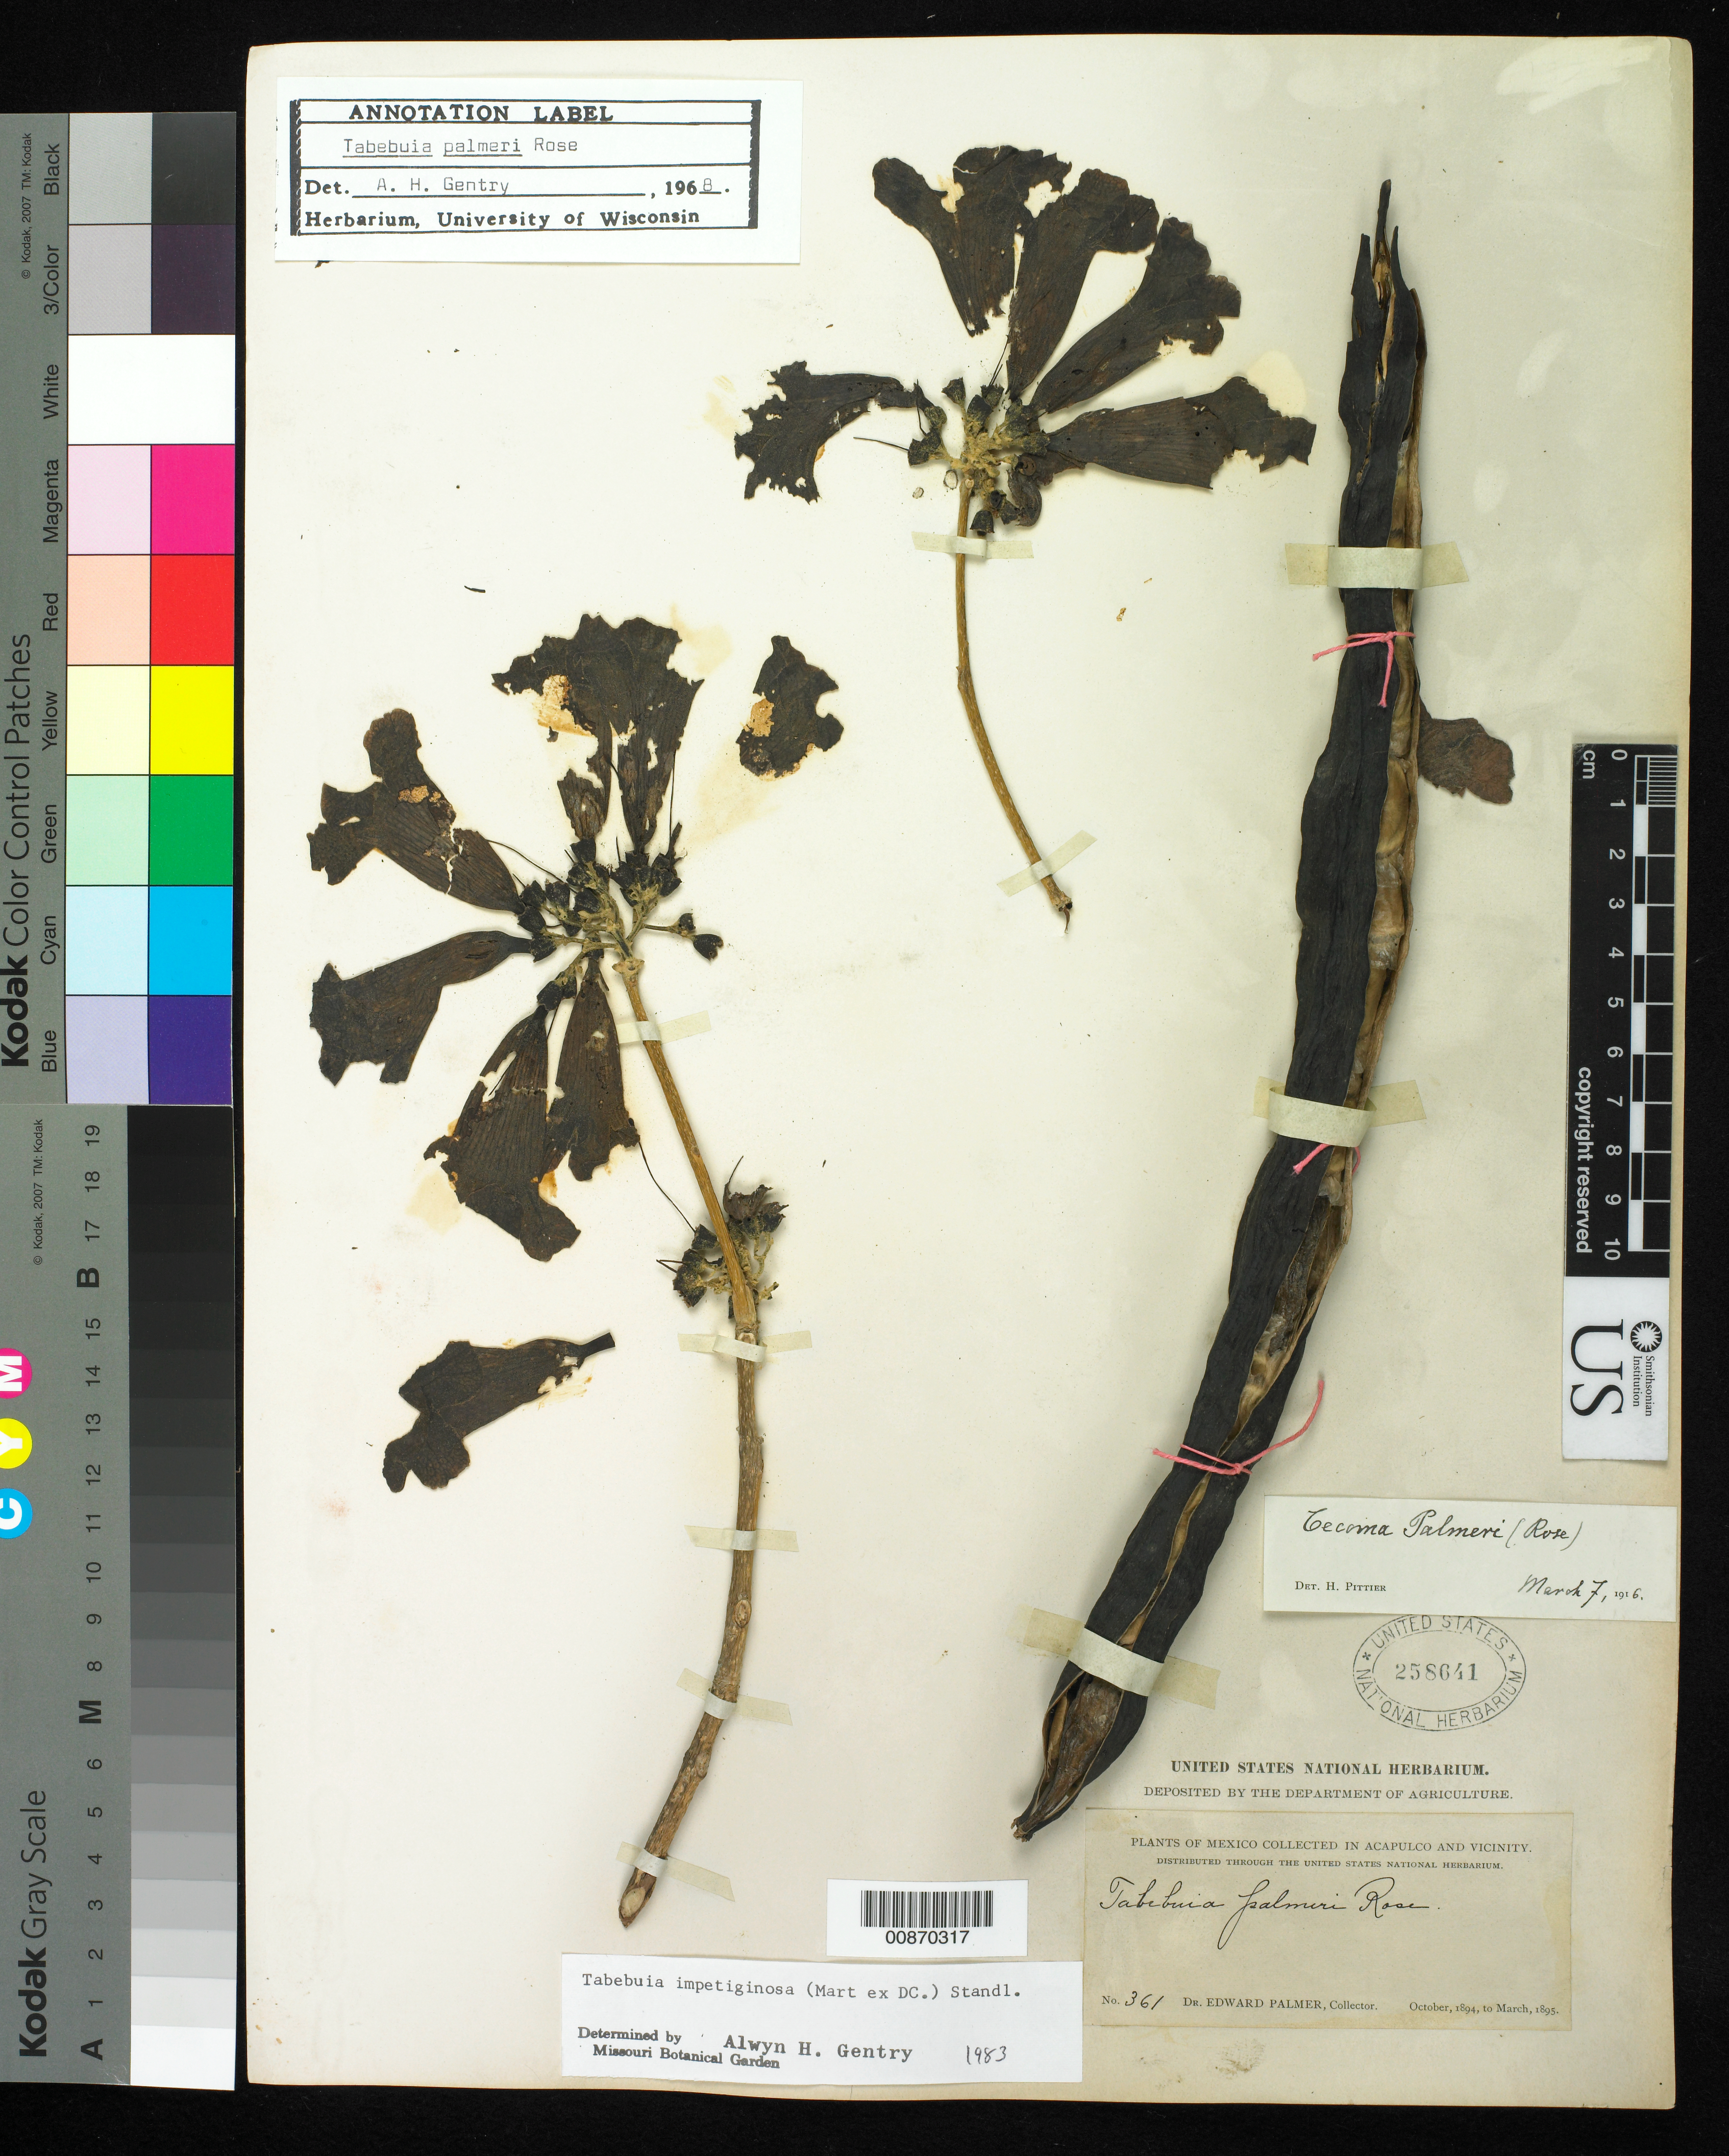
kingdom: Plantae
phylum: Tracheophyta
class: Magnoliopsida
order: Lamiales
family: Bignoniaceae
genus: Tabebuia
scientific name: Tabebuia impetiginosa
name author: (Mart. ex DC.) Standl.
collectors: E. Palmer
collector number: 361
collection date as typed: Oct 1894 to -- Mar 1895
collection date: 1894-10/1895-03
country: Mexico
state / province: Guerrero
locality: Acapulco, Guerrero and vicinity.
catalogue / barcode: US 258641